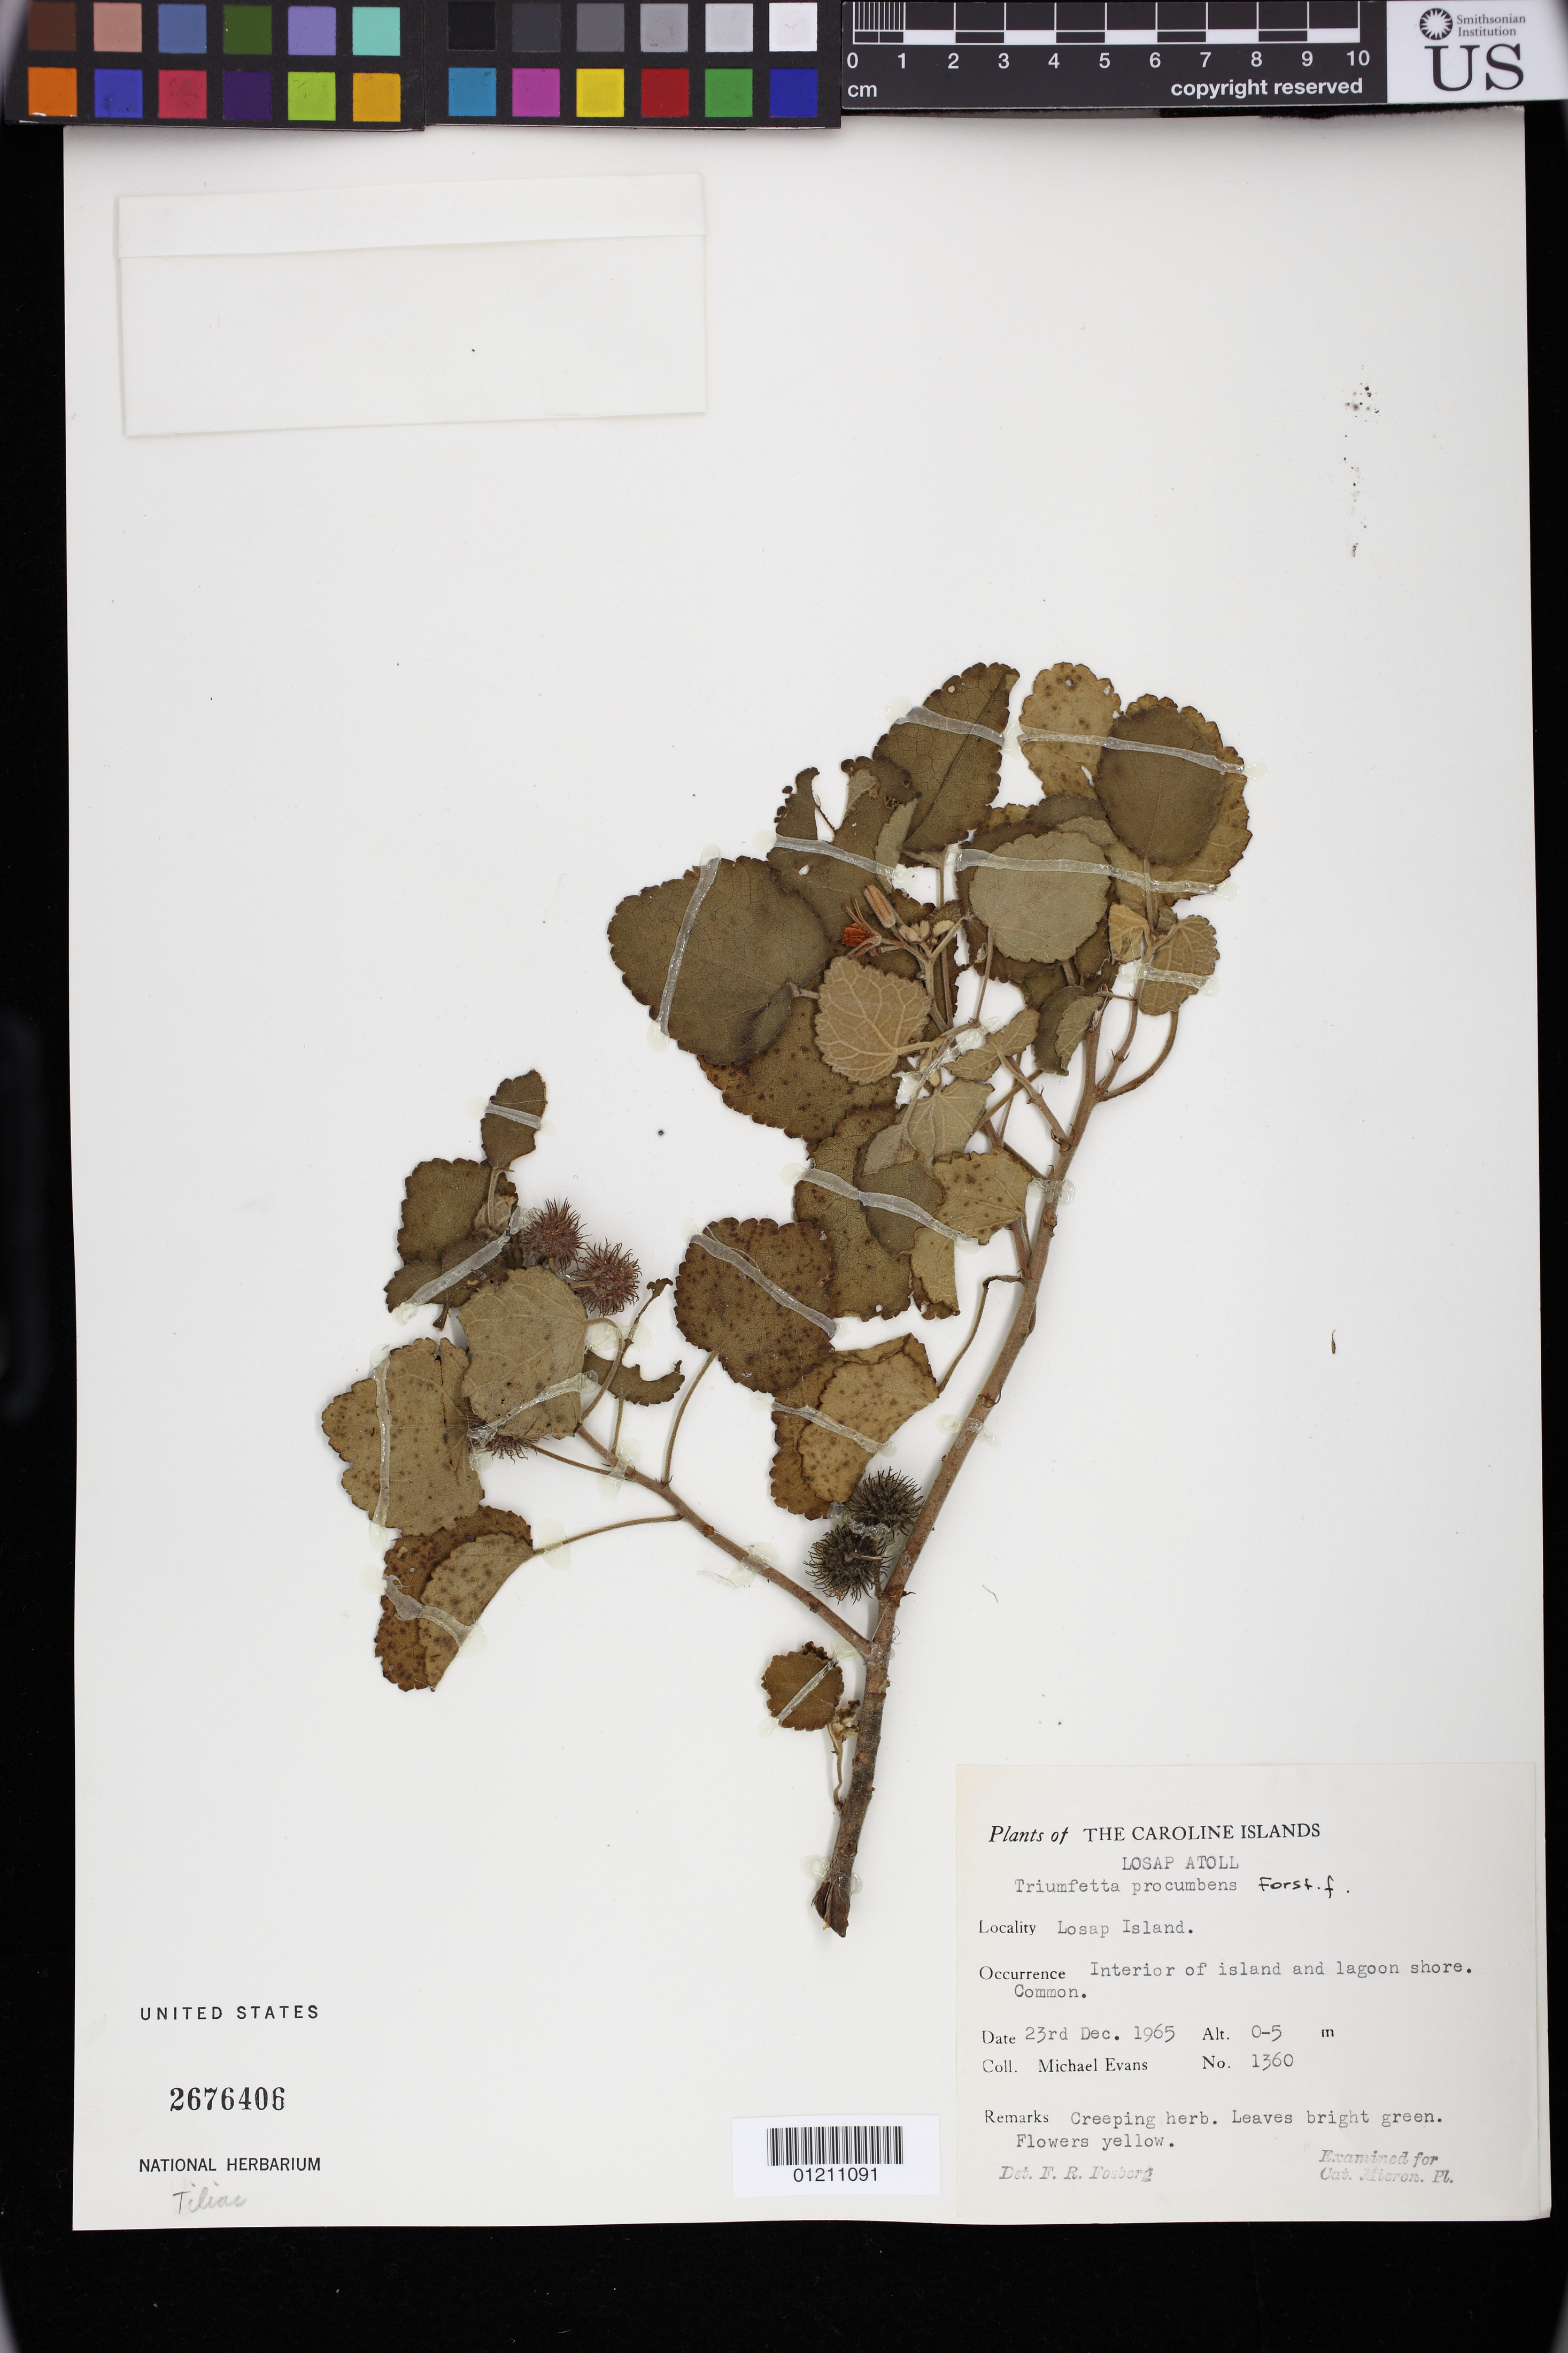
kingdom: Plantae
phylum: Tracheophyta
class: Magnoliopsida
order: Malvales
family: Malvaceae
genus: Triumfetta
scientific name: Triumfetta procumbens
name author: G. Forst.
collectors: M. Evans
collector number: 1360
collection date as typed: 23 Dec 1965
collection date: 1965-12-23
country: Micronesia, Federated States of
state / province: Truk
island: Losap Atoll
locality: Caroline Islands: Losap Atoll. Losap Island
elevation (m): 0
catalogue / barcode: US 2676406